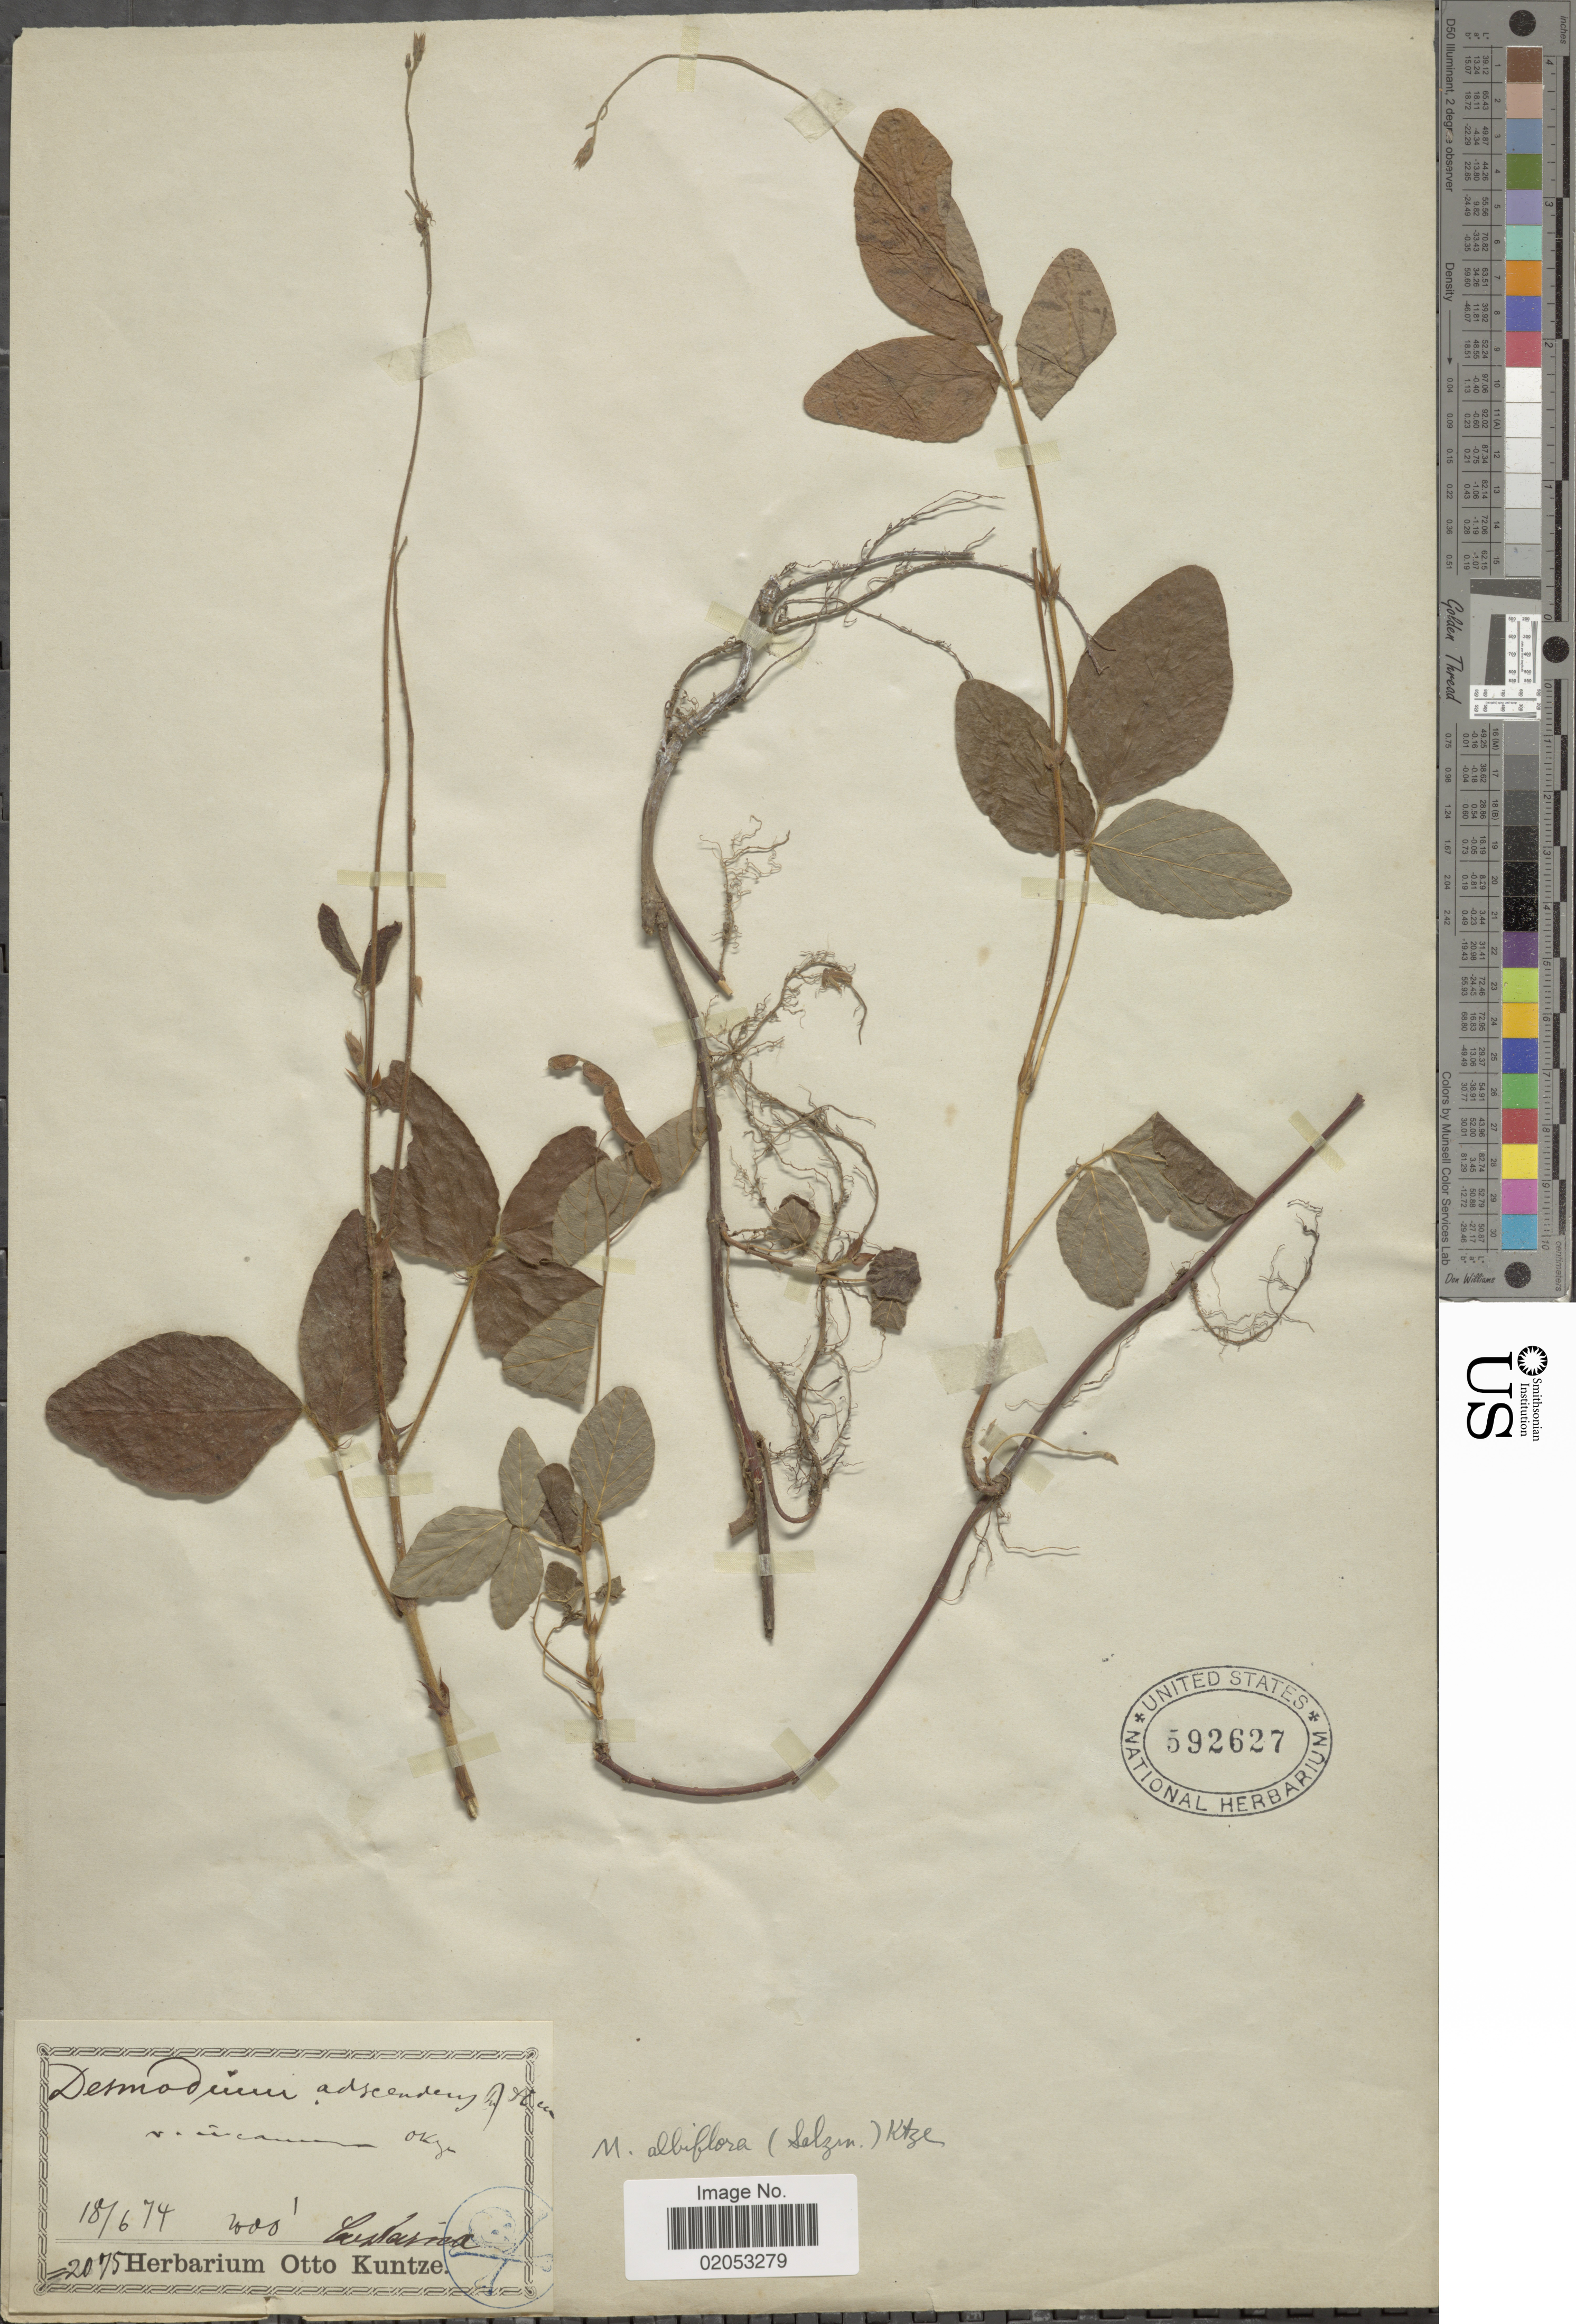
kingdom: Plantae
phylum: Tracheophyta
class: Magnoliopsida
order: Fabales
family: Fabaceae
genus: Desmodium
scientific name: Desmodium affine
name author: Schltdl.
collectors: ex herb. Otto Kuntze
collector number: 2075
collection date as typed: Transcribed d/m/y: 18/6/74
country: Costa Rica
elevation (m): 610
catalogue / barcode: US 592627